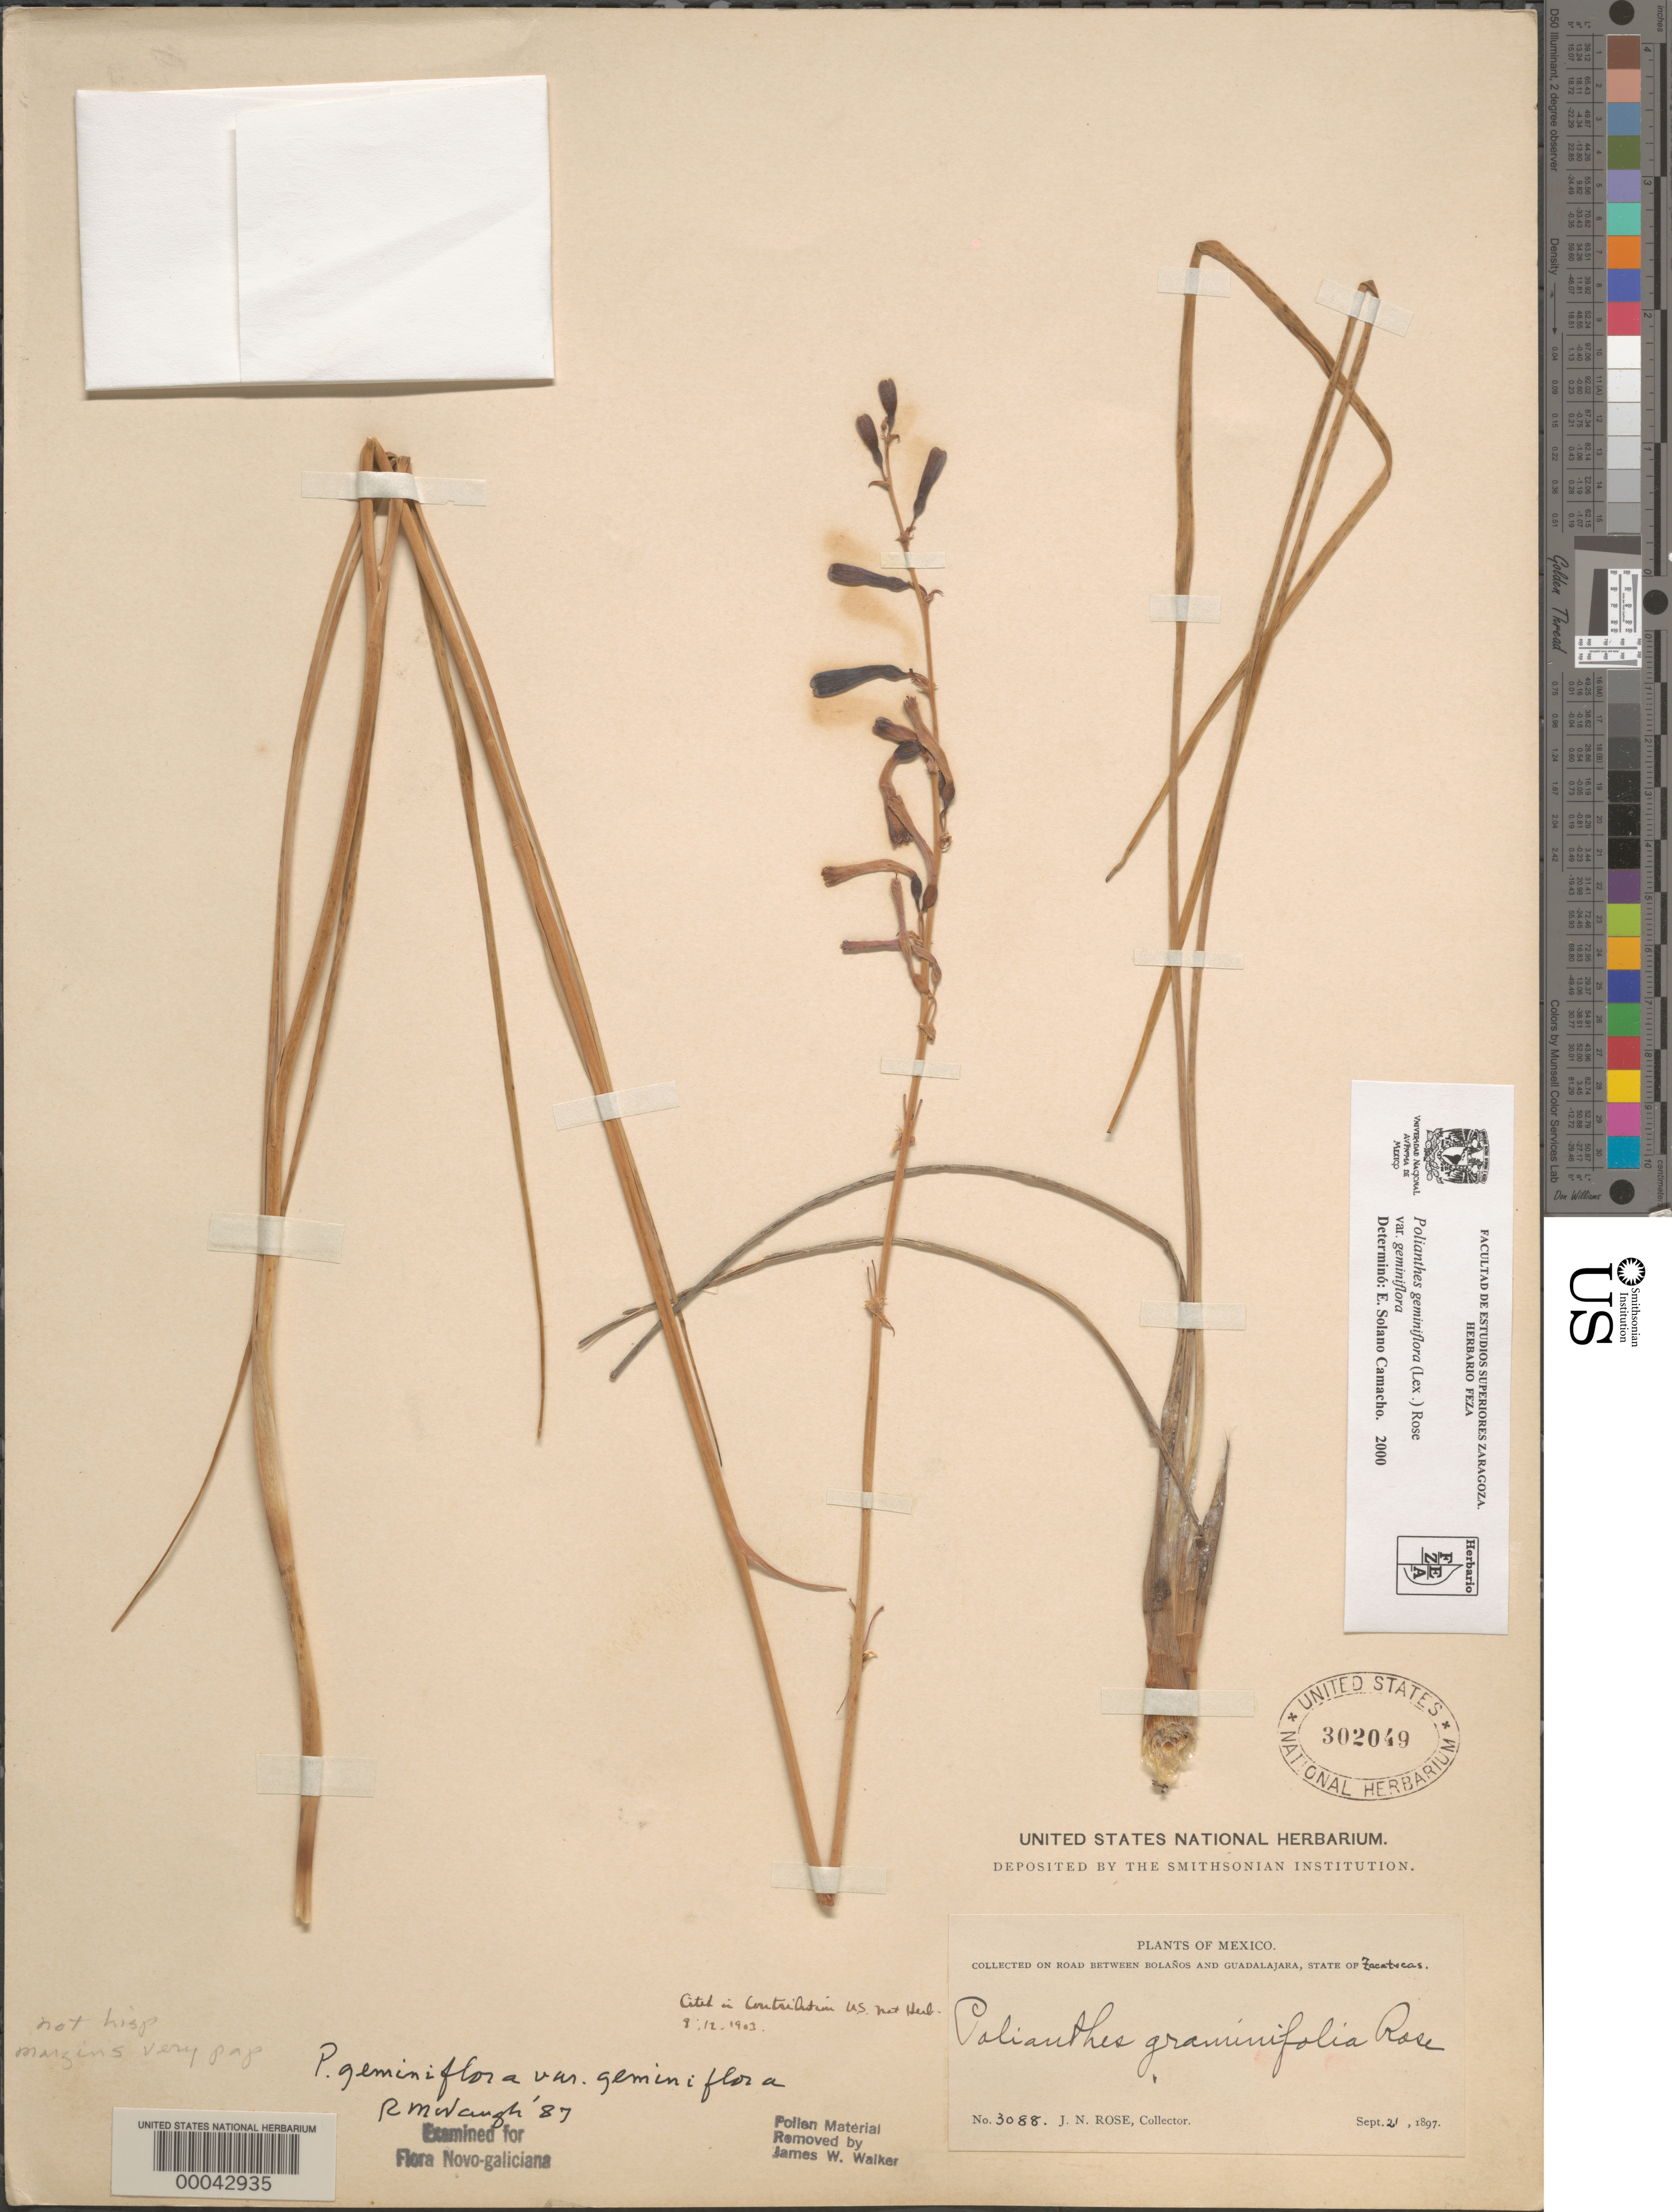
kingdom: Plantae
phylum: Tracheophyta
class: Liliopsida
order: Asparagales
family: Asparagaceae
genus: Polianthes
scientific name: Polianthes geminiflora var. geminiflora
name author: (Lex.) Rose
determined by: Solano C., E.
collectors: J. N. Rose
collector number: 3088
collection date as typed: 21 Sep 1897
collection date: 1897-09-21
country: Mexico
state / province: Zacatecas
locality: On road between Bolanos and Guadalajara.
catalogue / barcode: US 302049